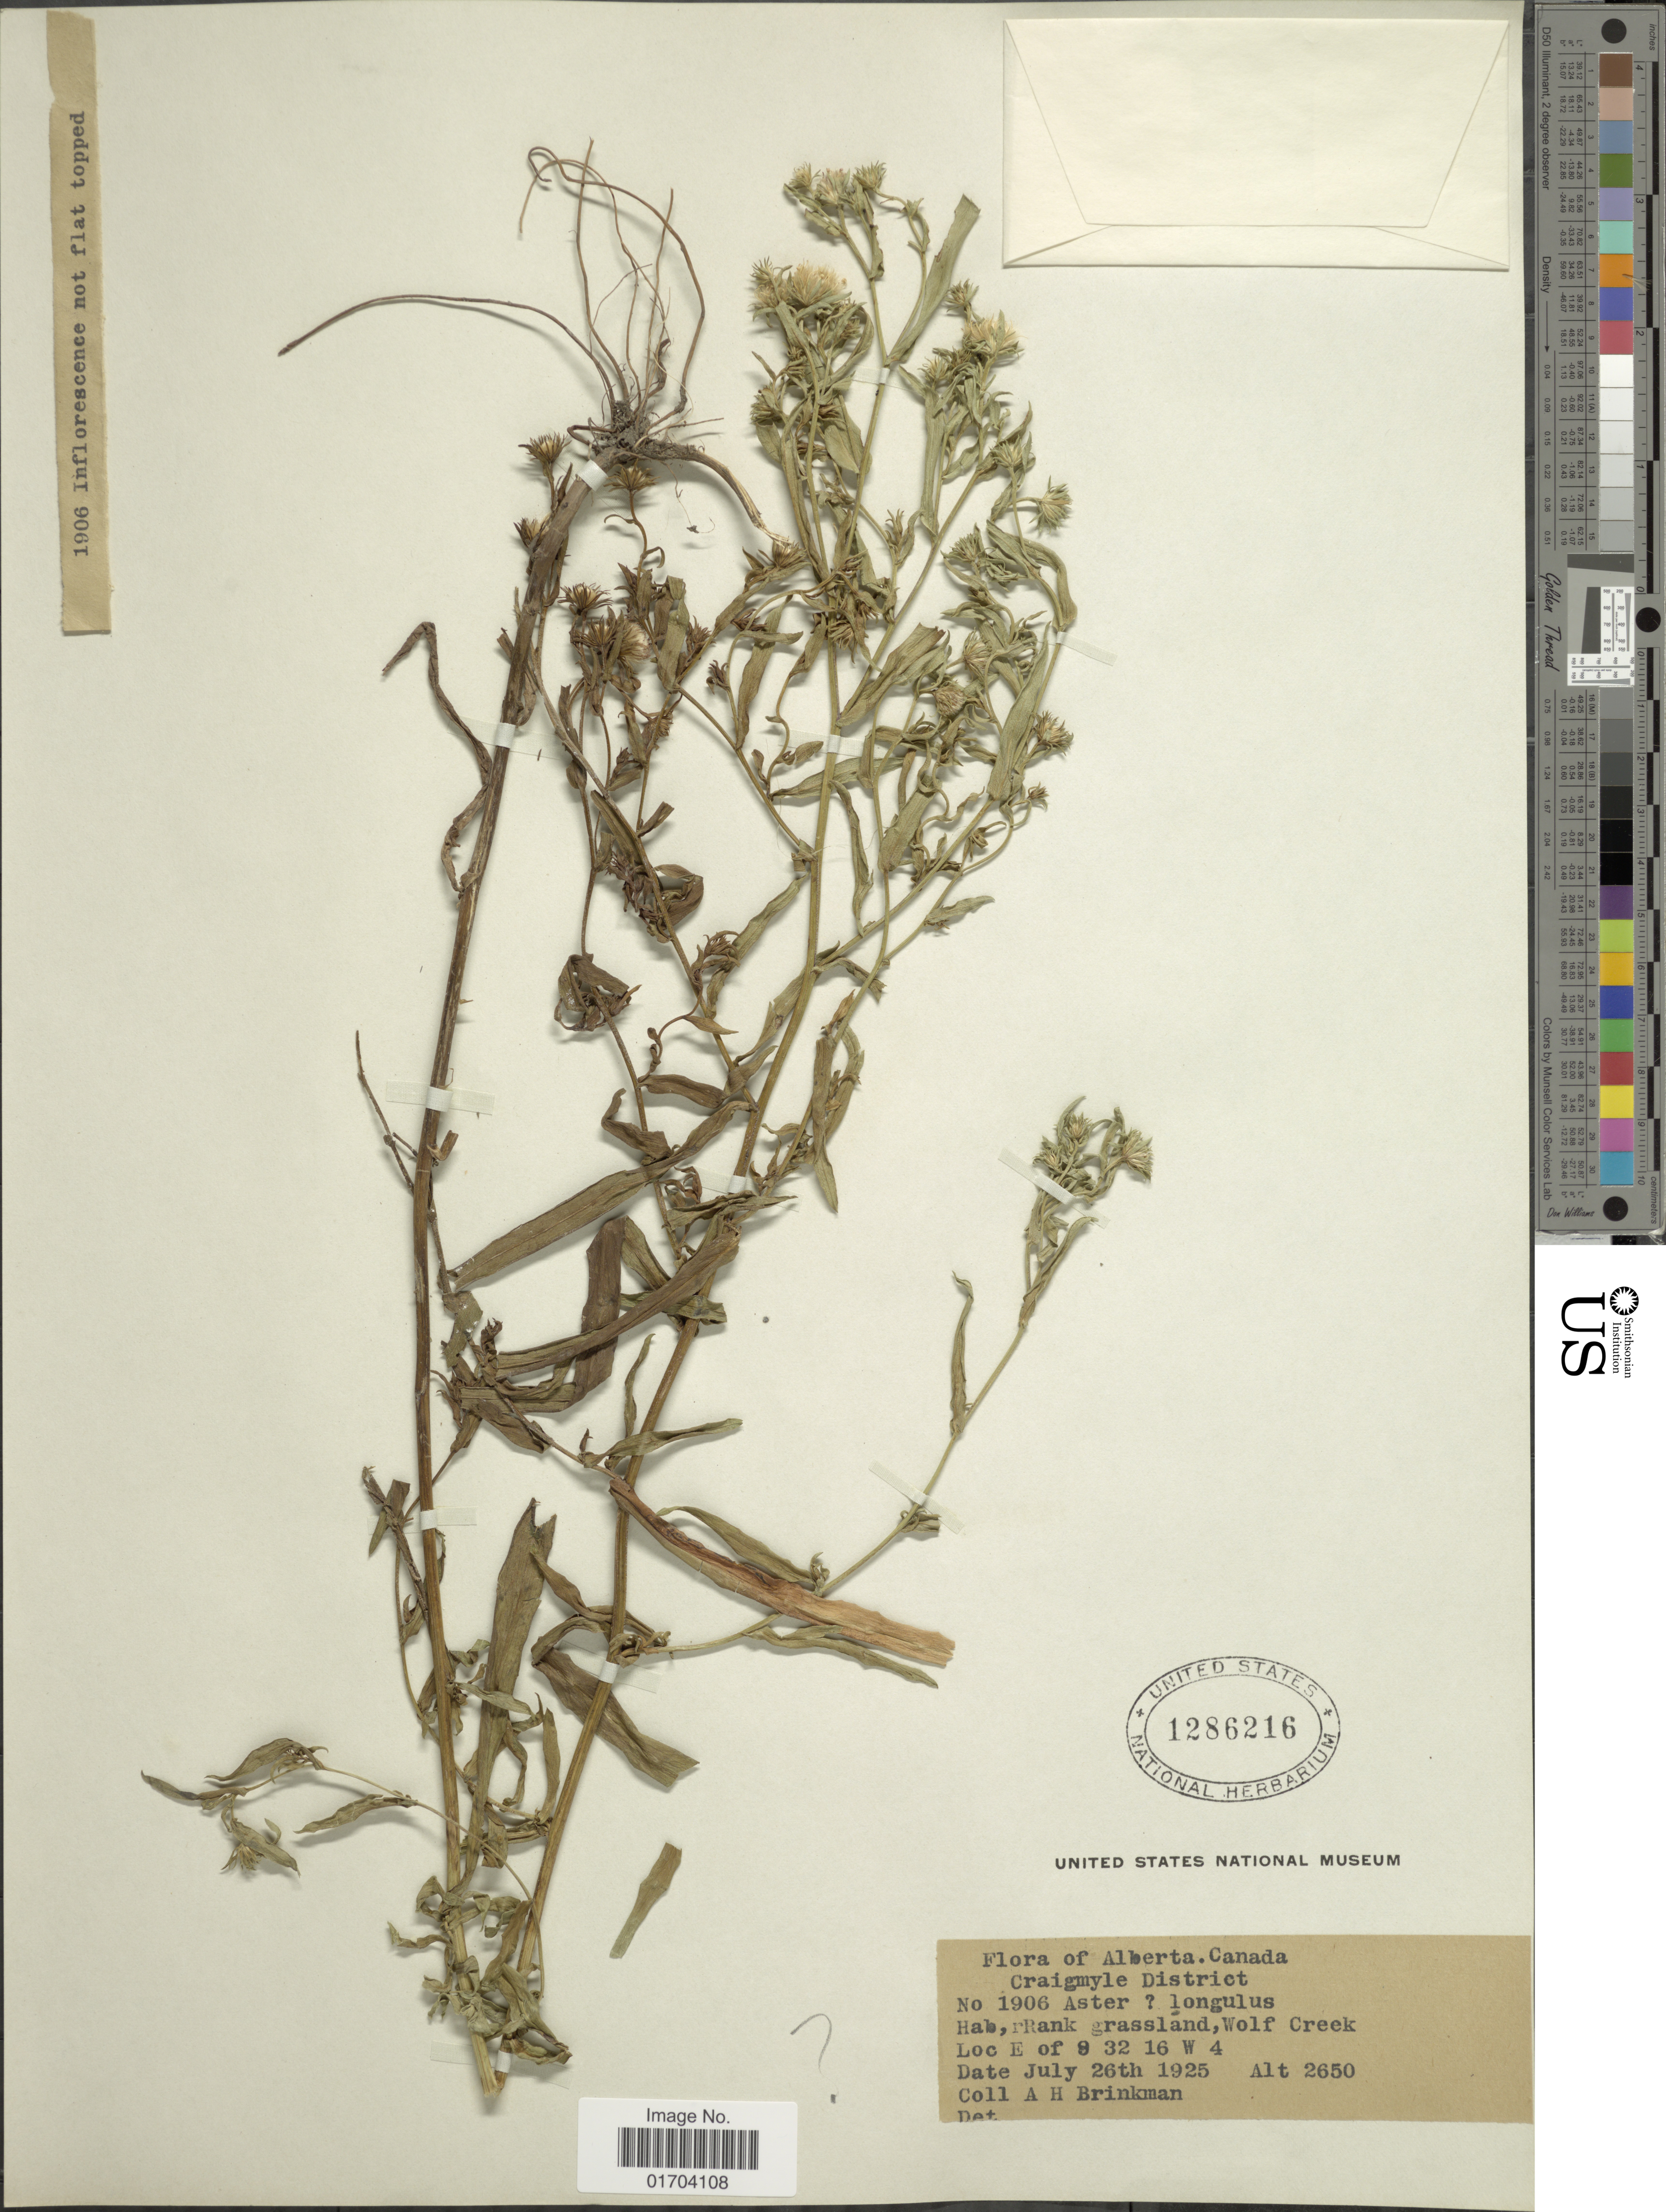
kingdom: Plantae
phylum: Tracheophyta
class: Magnoliopsida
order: Asterales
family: Asteraceae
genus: Symphyotrichum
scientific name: Symphyotrichum sp.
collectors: A. Brinkman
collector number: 1906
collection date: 1925-07-26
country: Canada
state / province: Alberta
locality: Craigmyle District, Wolf Creek.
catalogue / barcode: US 1286216